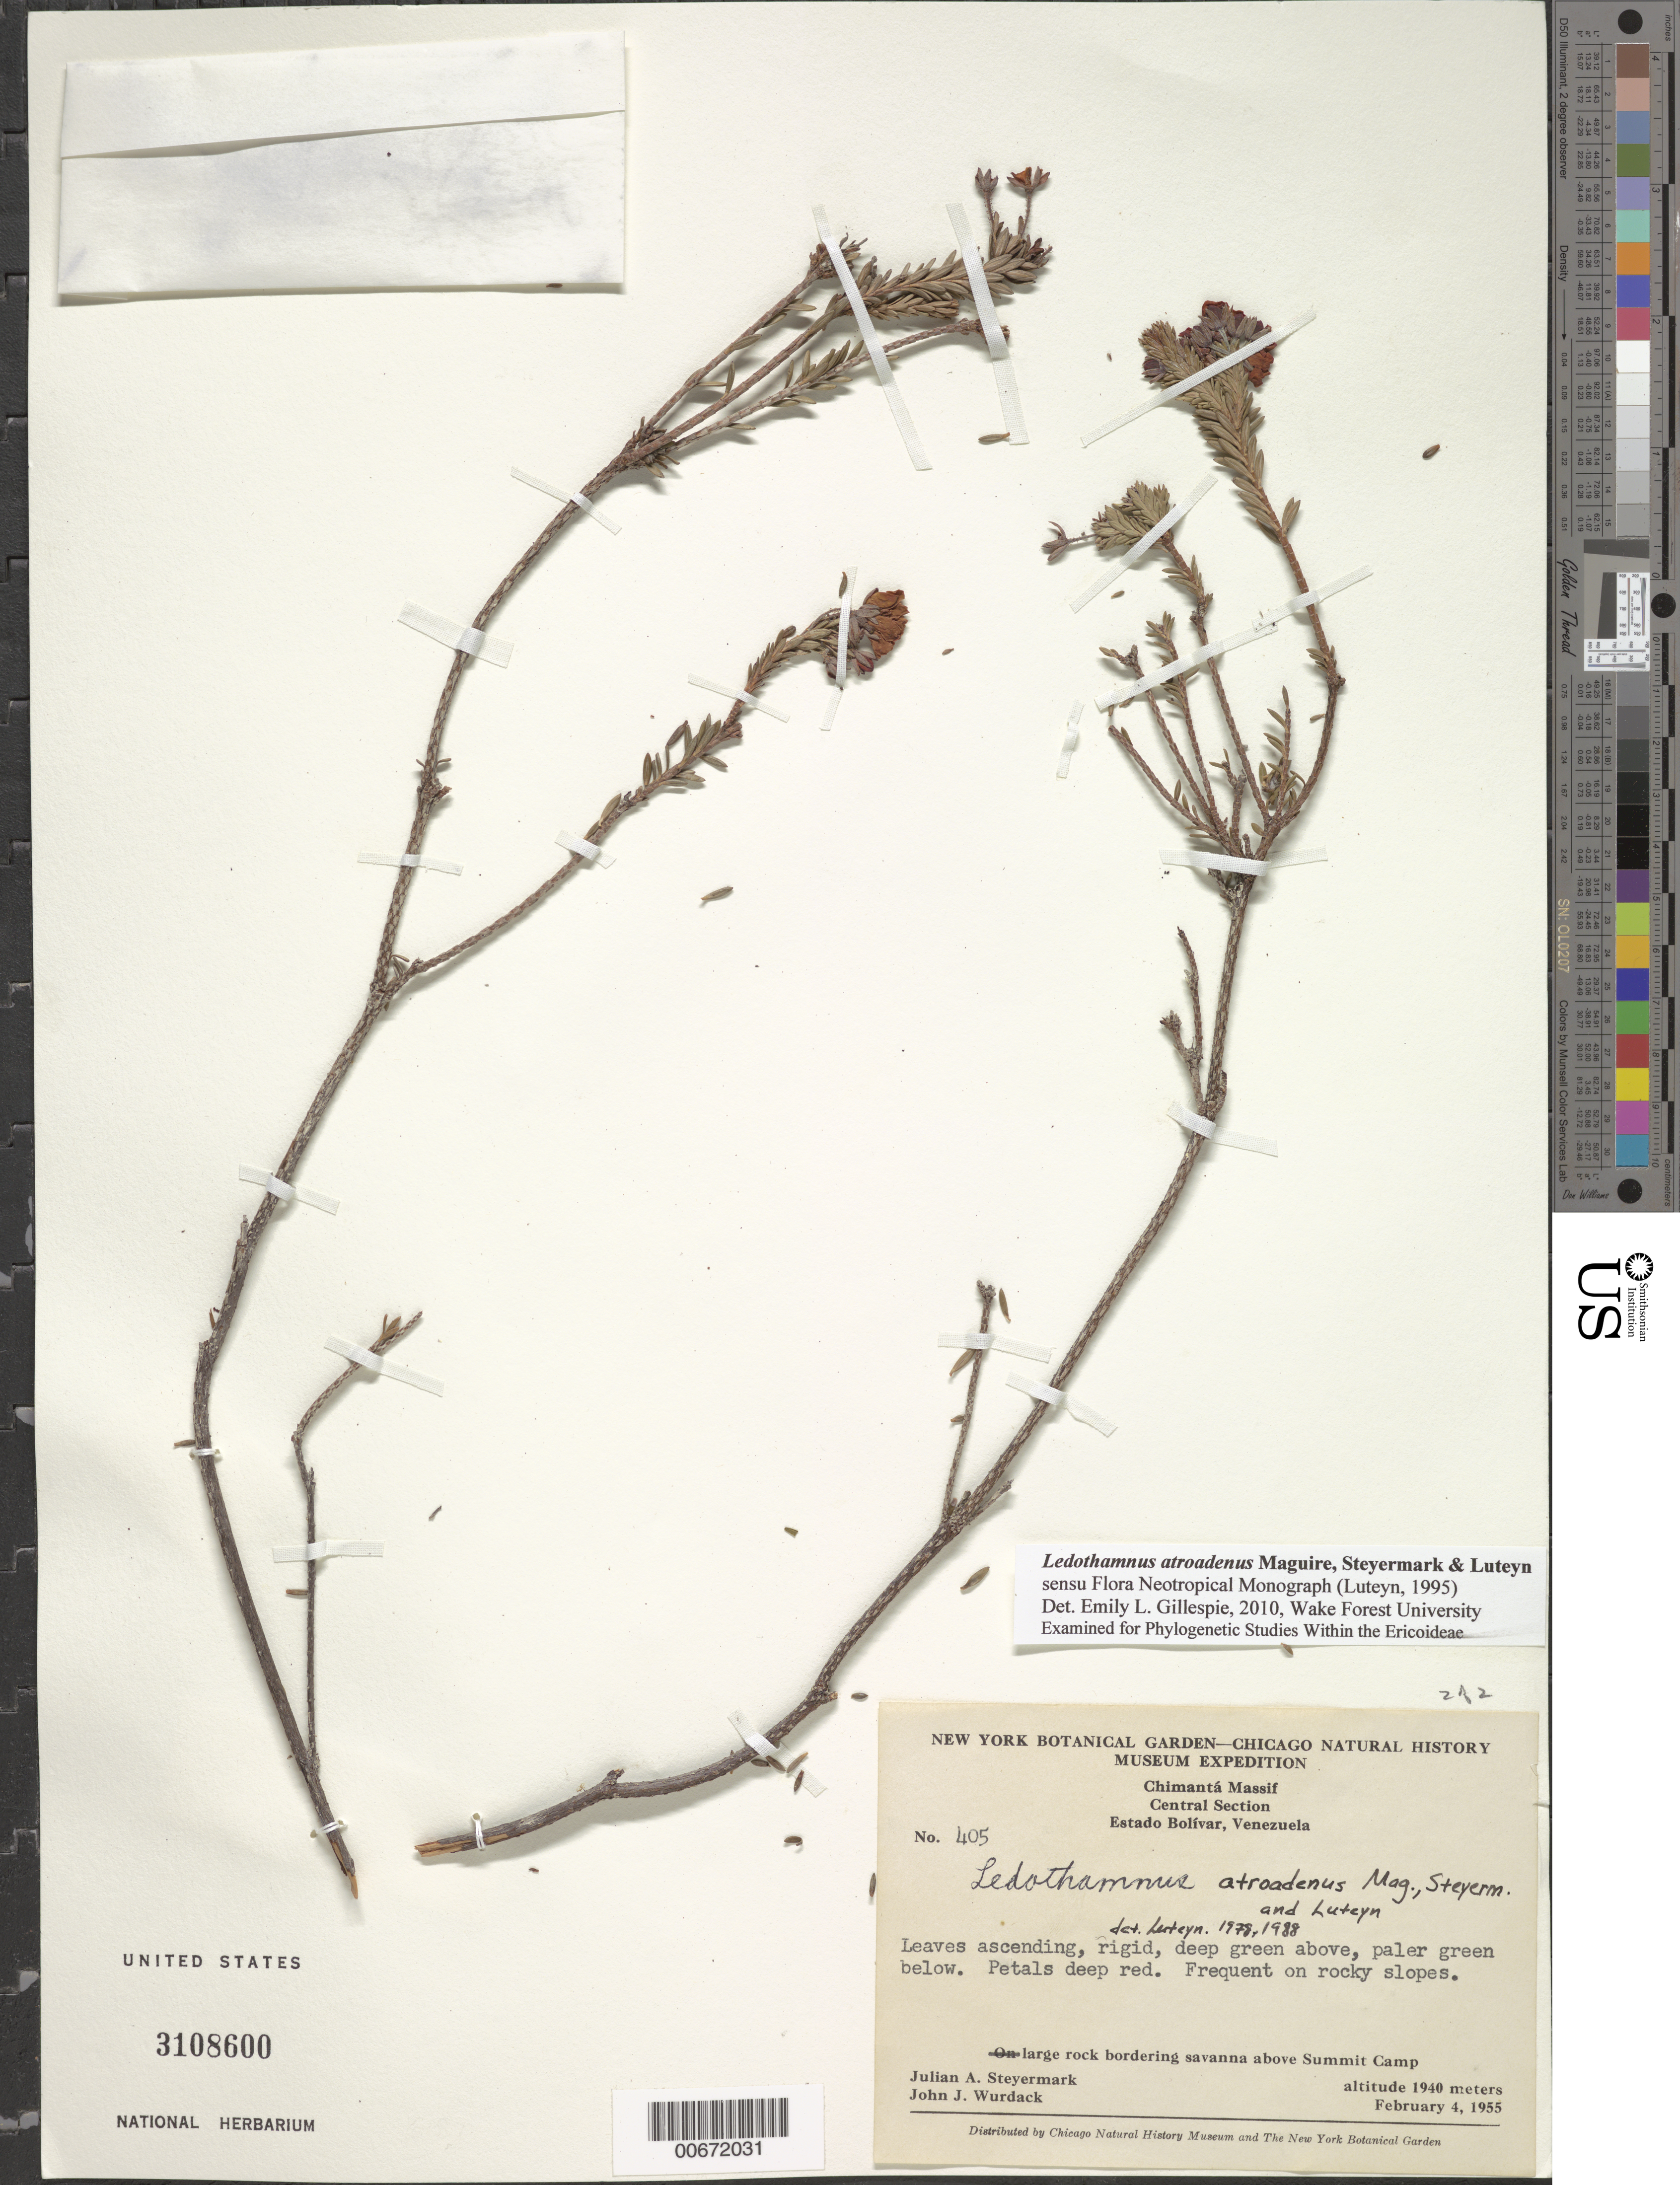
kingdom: Plantae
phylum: Tracheophyta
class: Magnoliopsida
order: Ericales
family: Ericaceae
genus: Ledothamnus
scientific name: Ledothamnus atroadenus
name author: Maguire et al.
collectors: J. Steyermark & J. J. Wurdack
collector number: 405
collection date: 1955-02-04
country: Venezuela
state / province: Bolivar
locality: Chimantá Massif, Central Section, large rock bordering savanna above Summit Camp.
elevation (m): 1940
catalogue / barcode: US 3108600